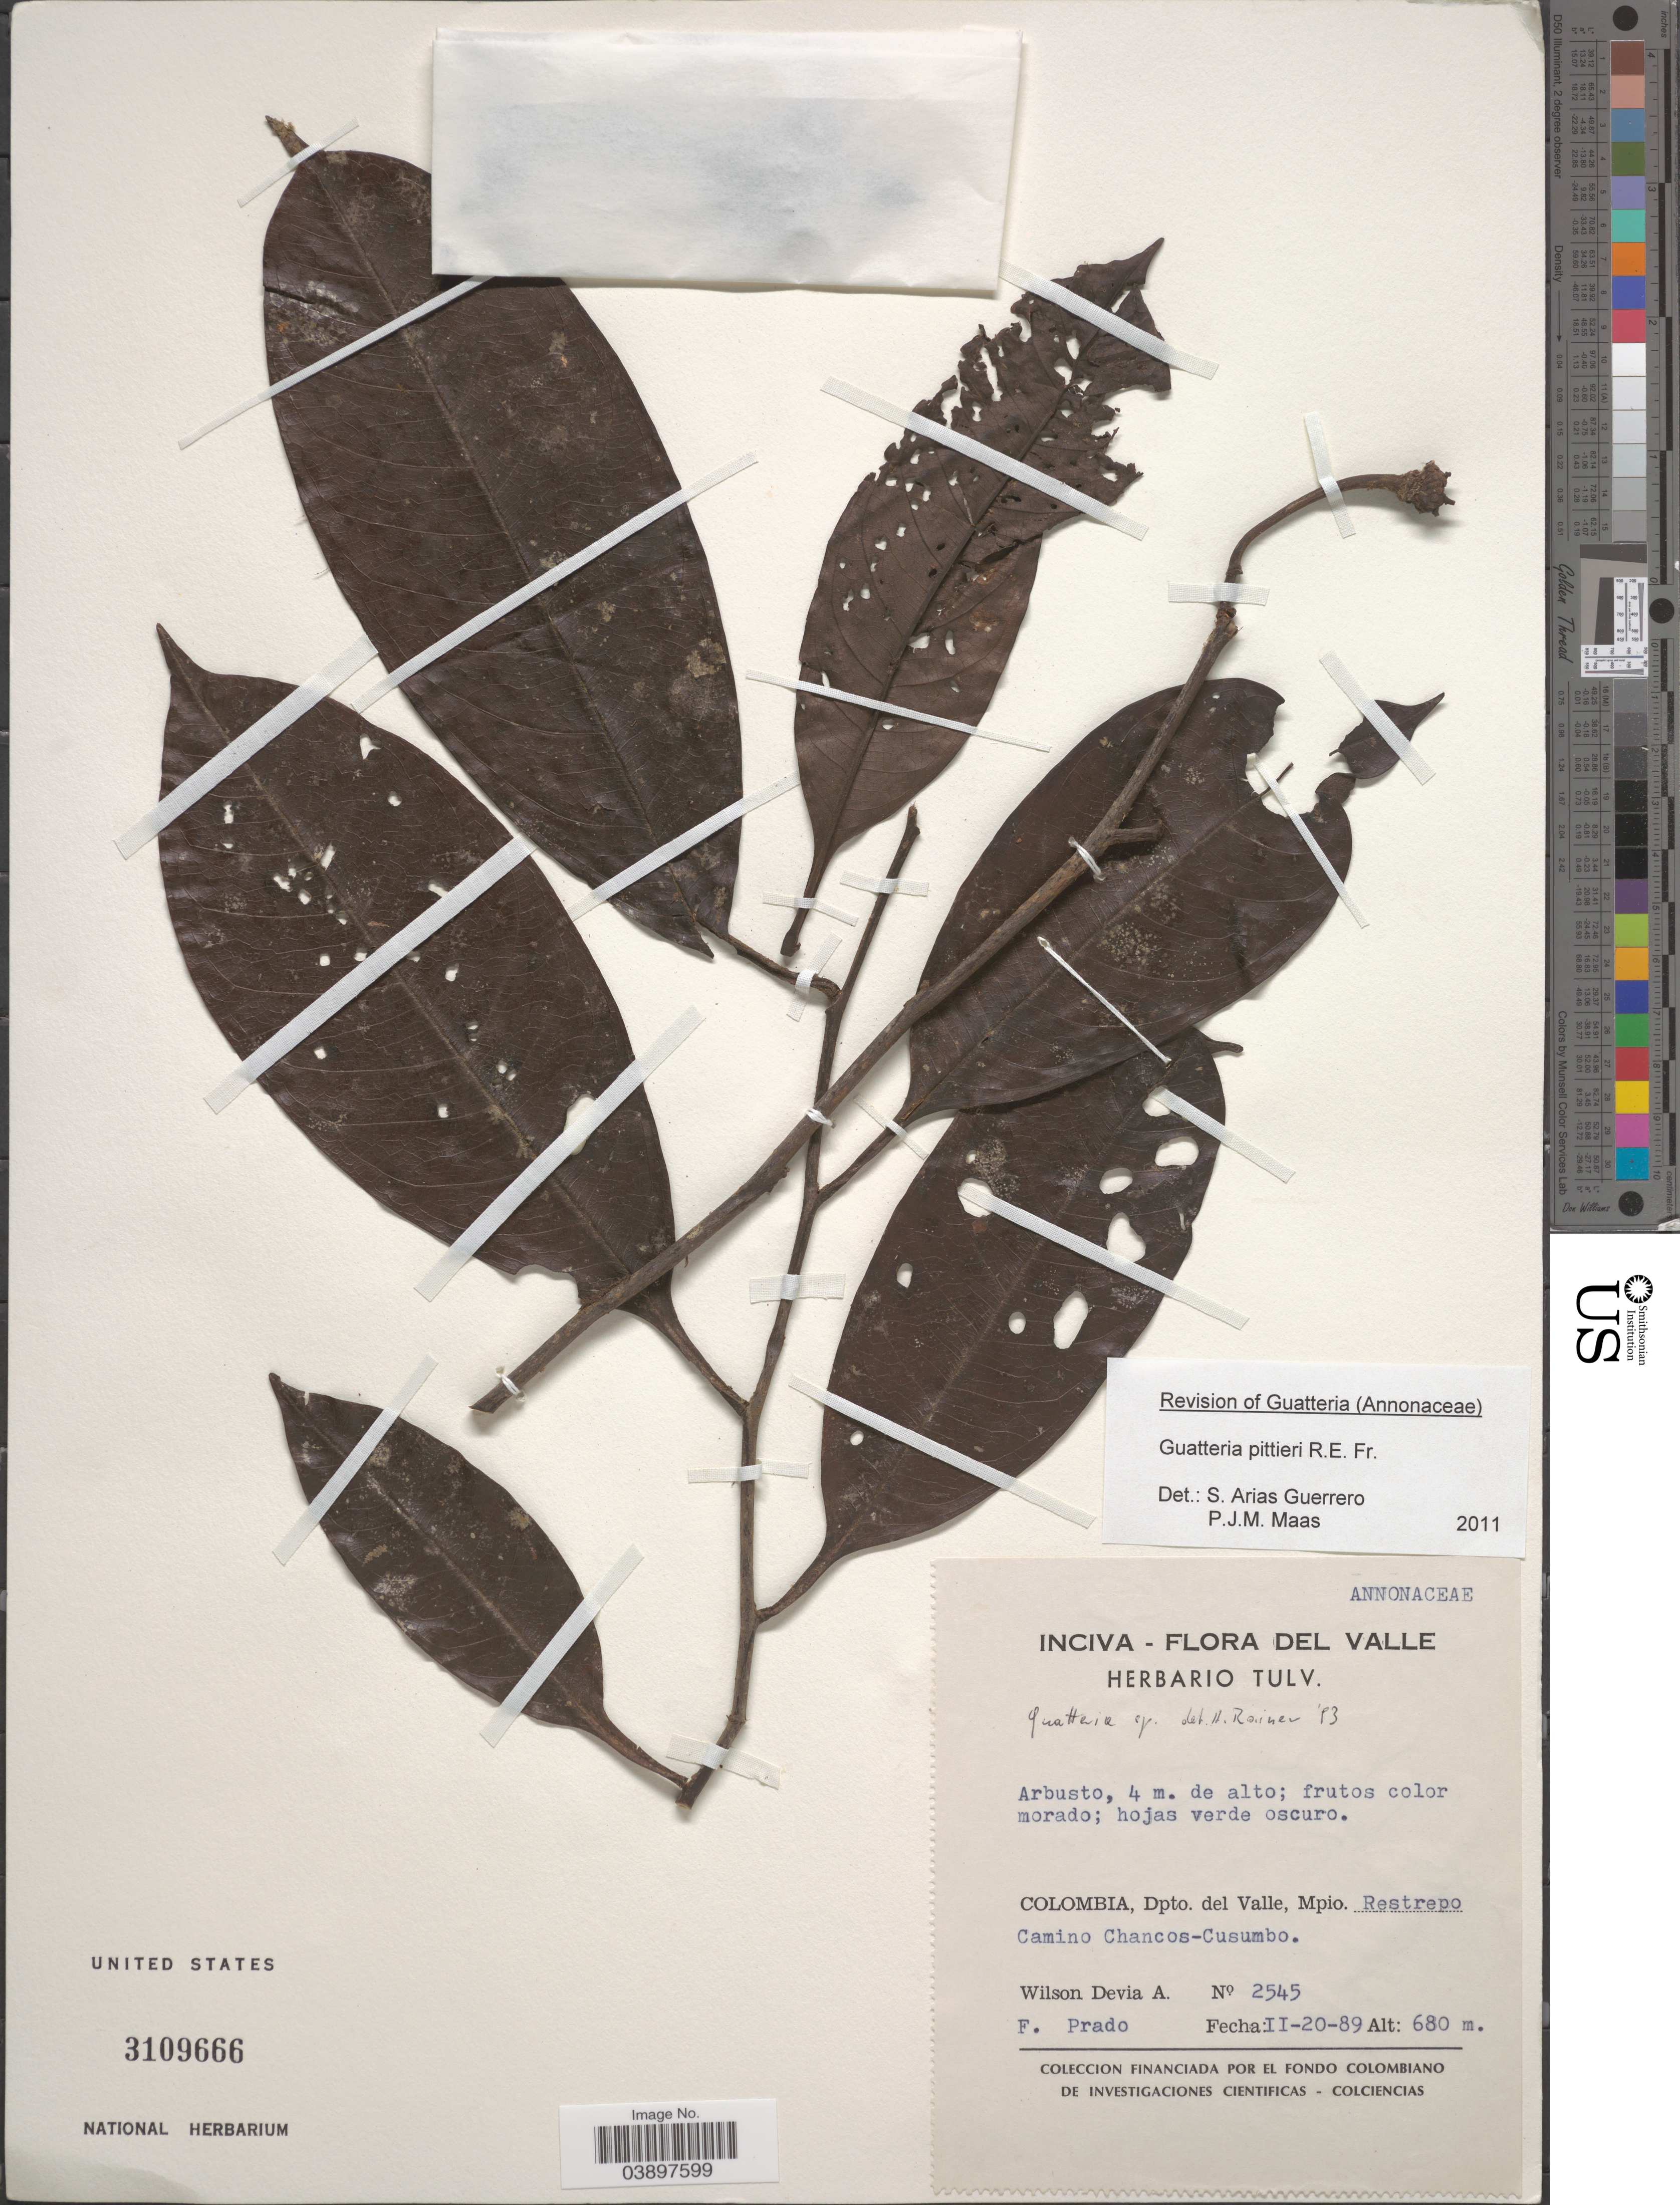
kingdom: Plantae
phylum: Tracheophyta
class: Magnoliopsida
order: Magnoliales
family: Annonaceae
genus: Guatteria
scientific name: Guatteria pittieri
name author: R.E. Fr.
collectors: W. Devia A. & F. Prado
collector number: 2545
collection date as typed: Transcribed d/m/y: 20/2/89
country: Colombia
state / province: Valle del Cauca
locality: Valle. Dpto. del Valle, Mpio. Restrepo Camino Chancos-Cusumbo.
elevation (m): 680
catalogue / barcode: US 3109666